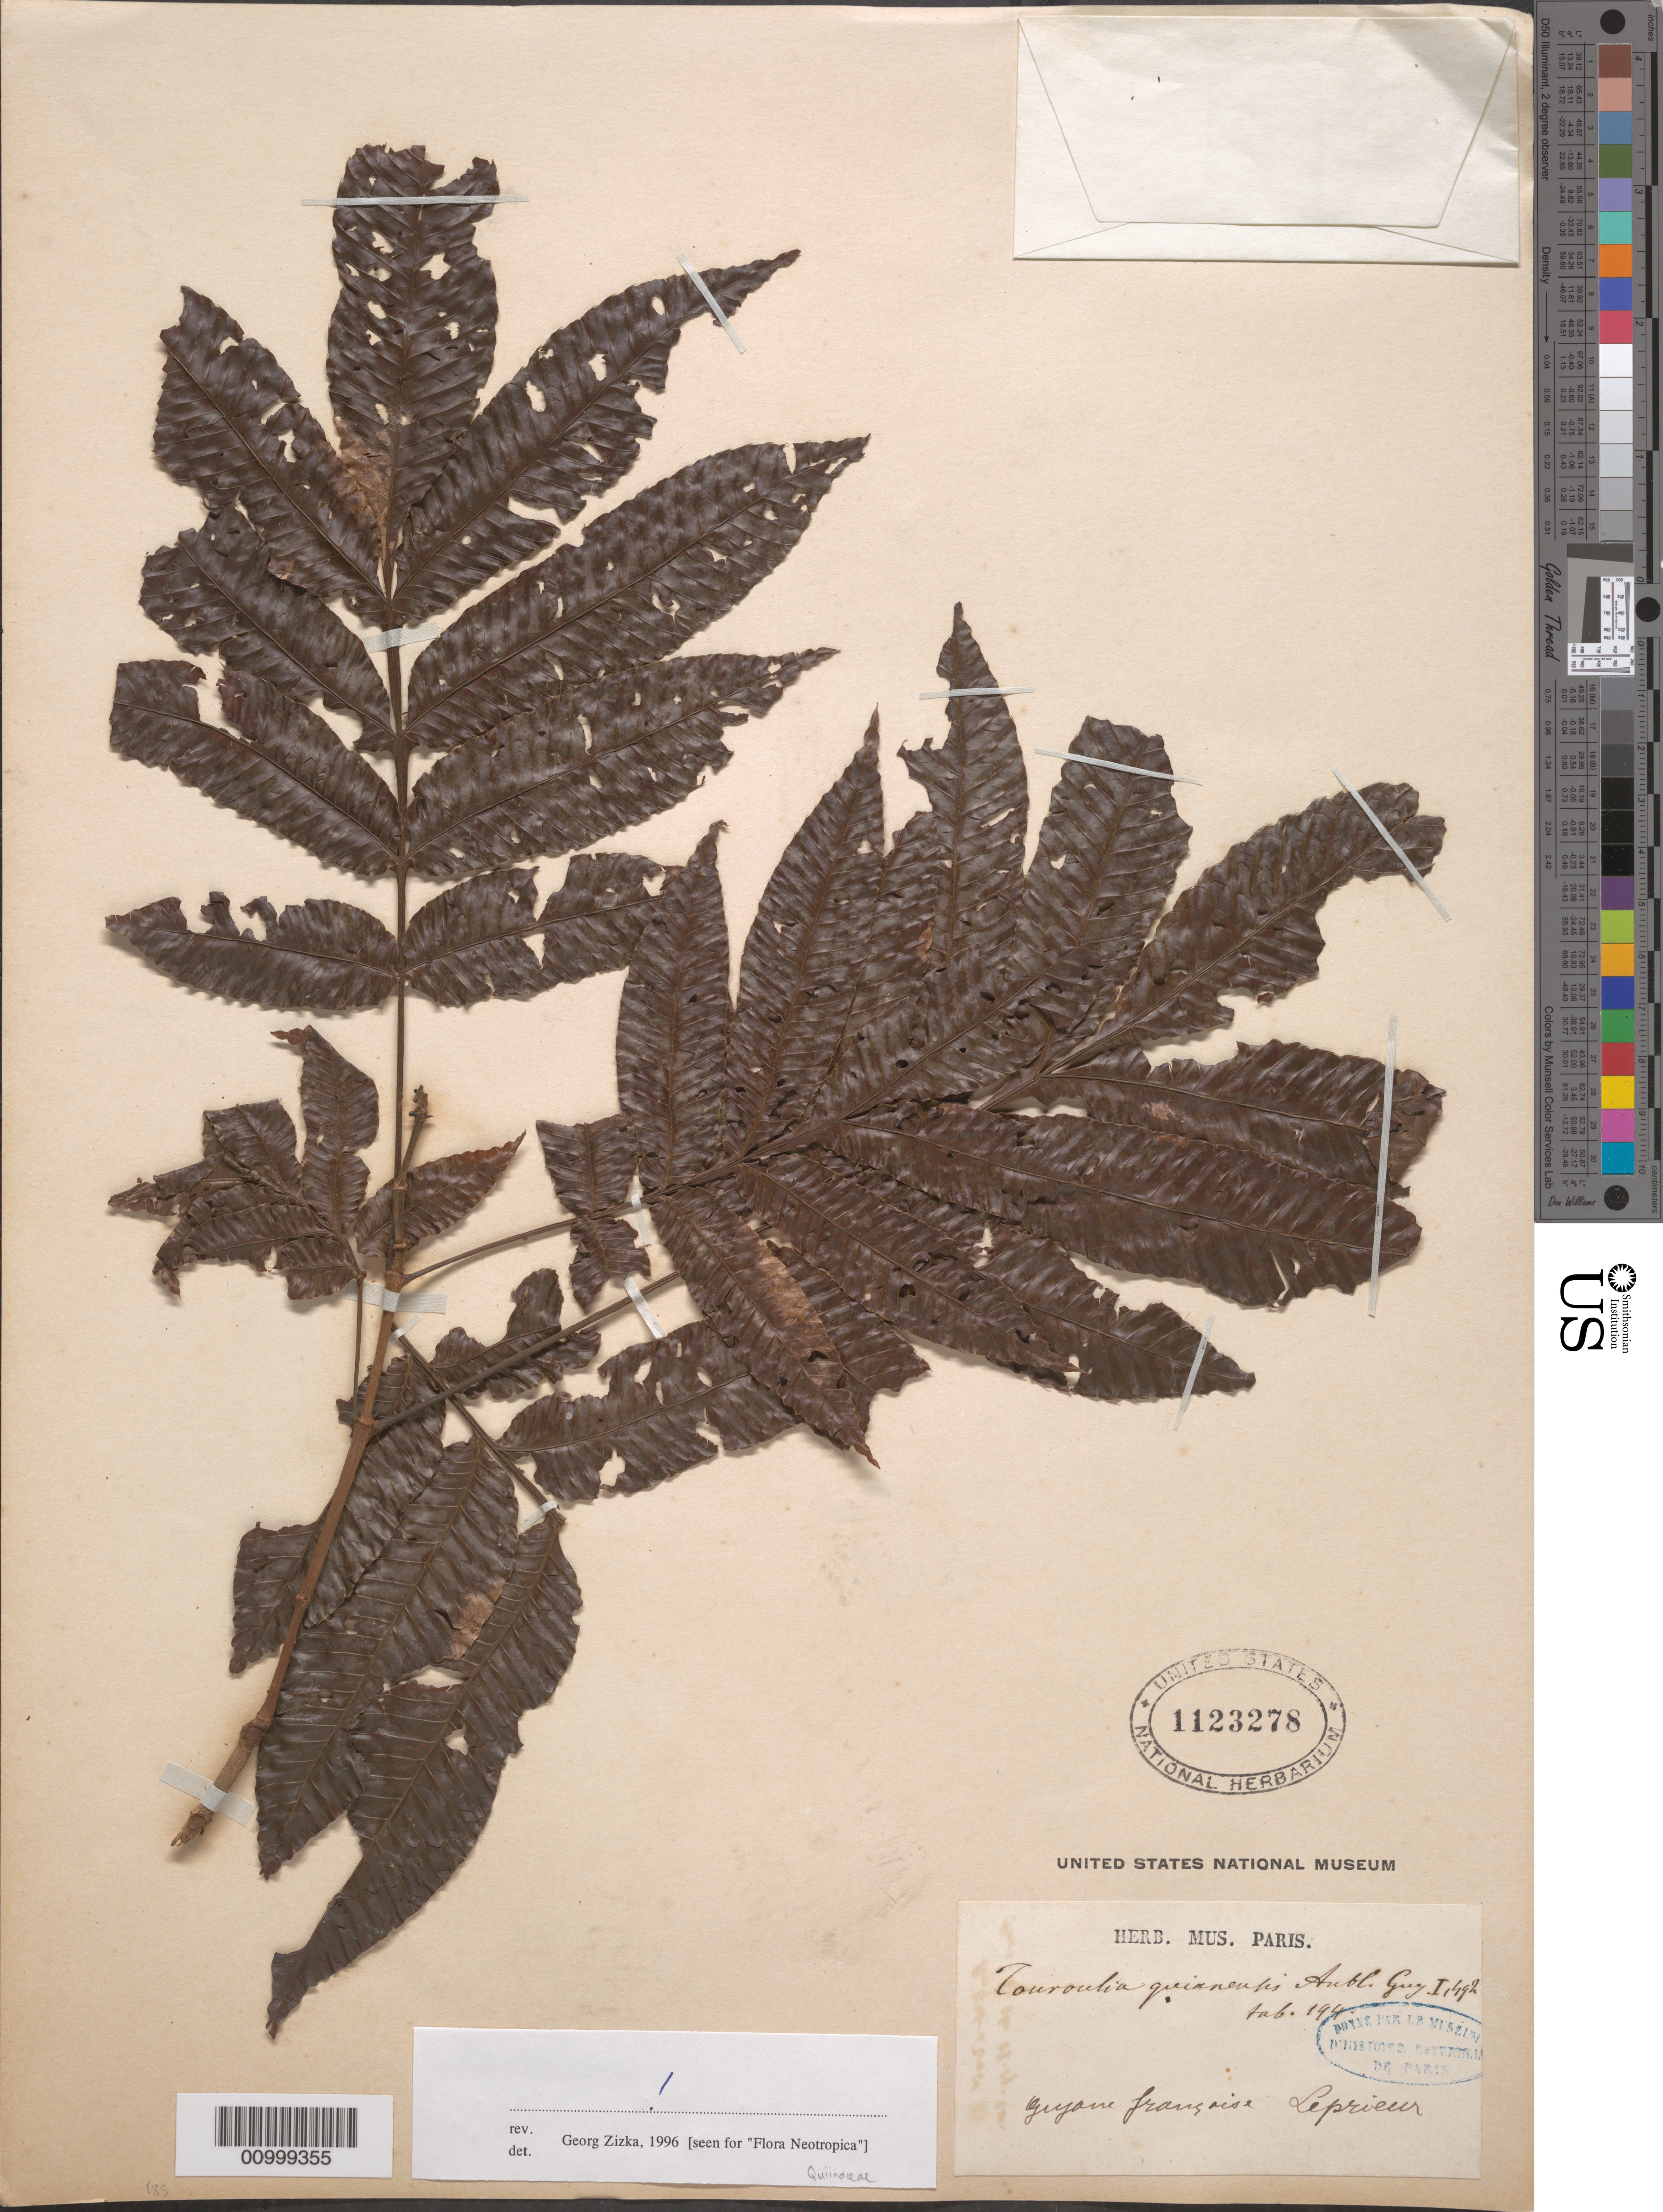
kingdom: Plantae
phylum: Tracheophyta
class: Magnoliopsida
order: Malpighiales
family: Quiinaceae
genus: Touroulia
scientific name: Touroulia guianensis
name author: Aubl.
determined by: Zizka, G.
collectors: F. M. R. Leprieur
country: French Guiana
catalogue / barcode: US 1123278